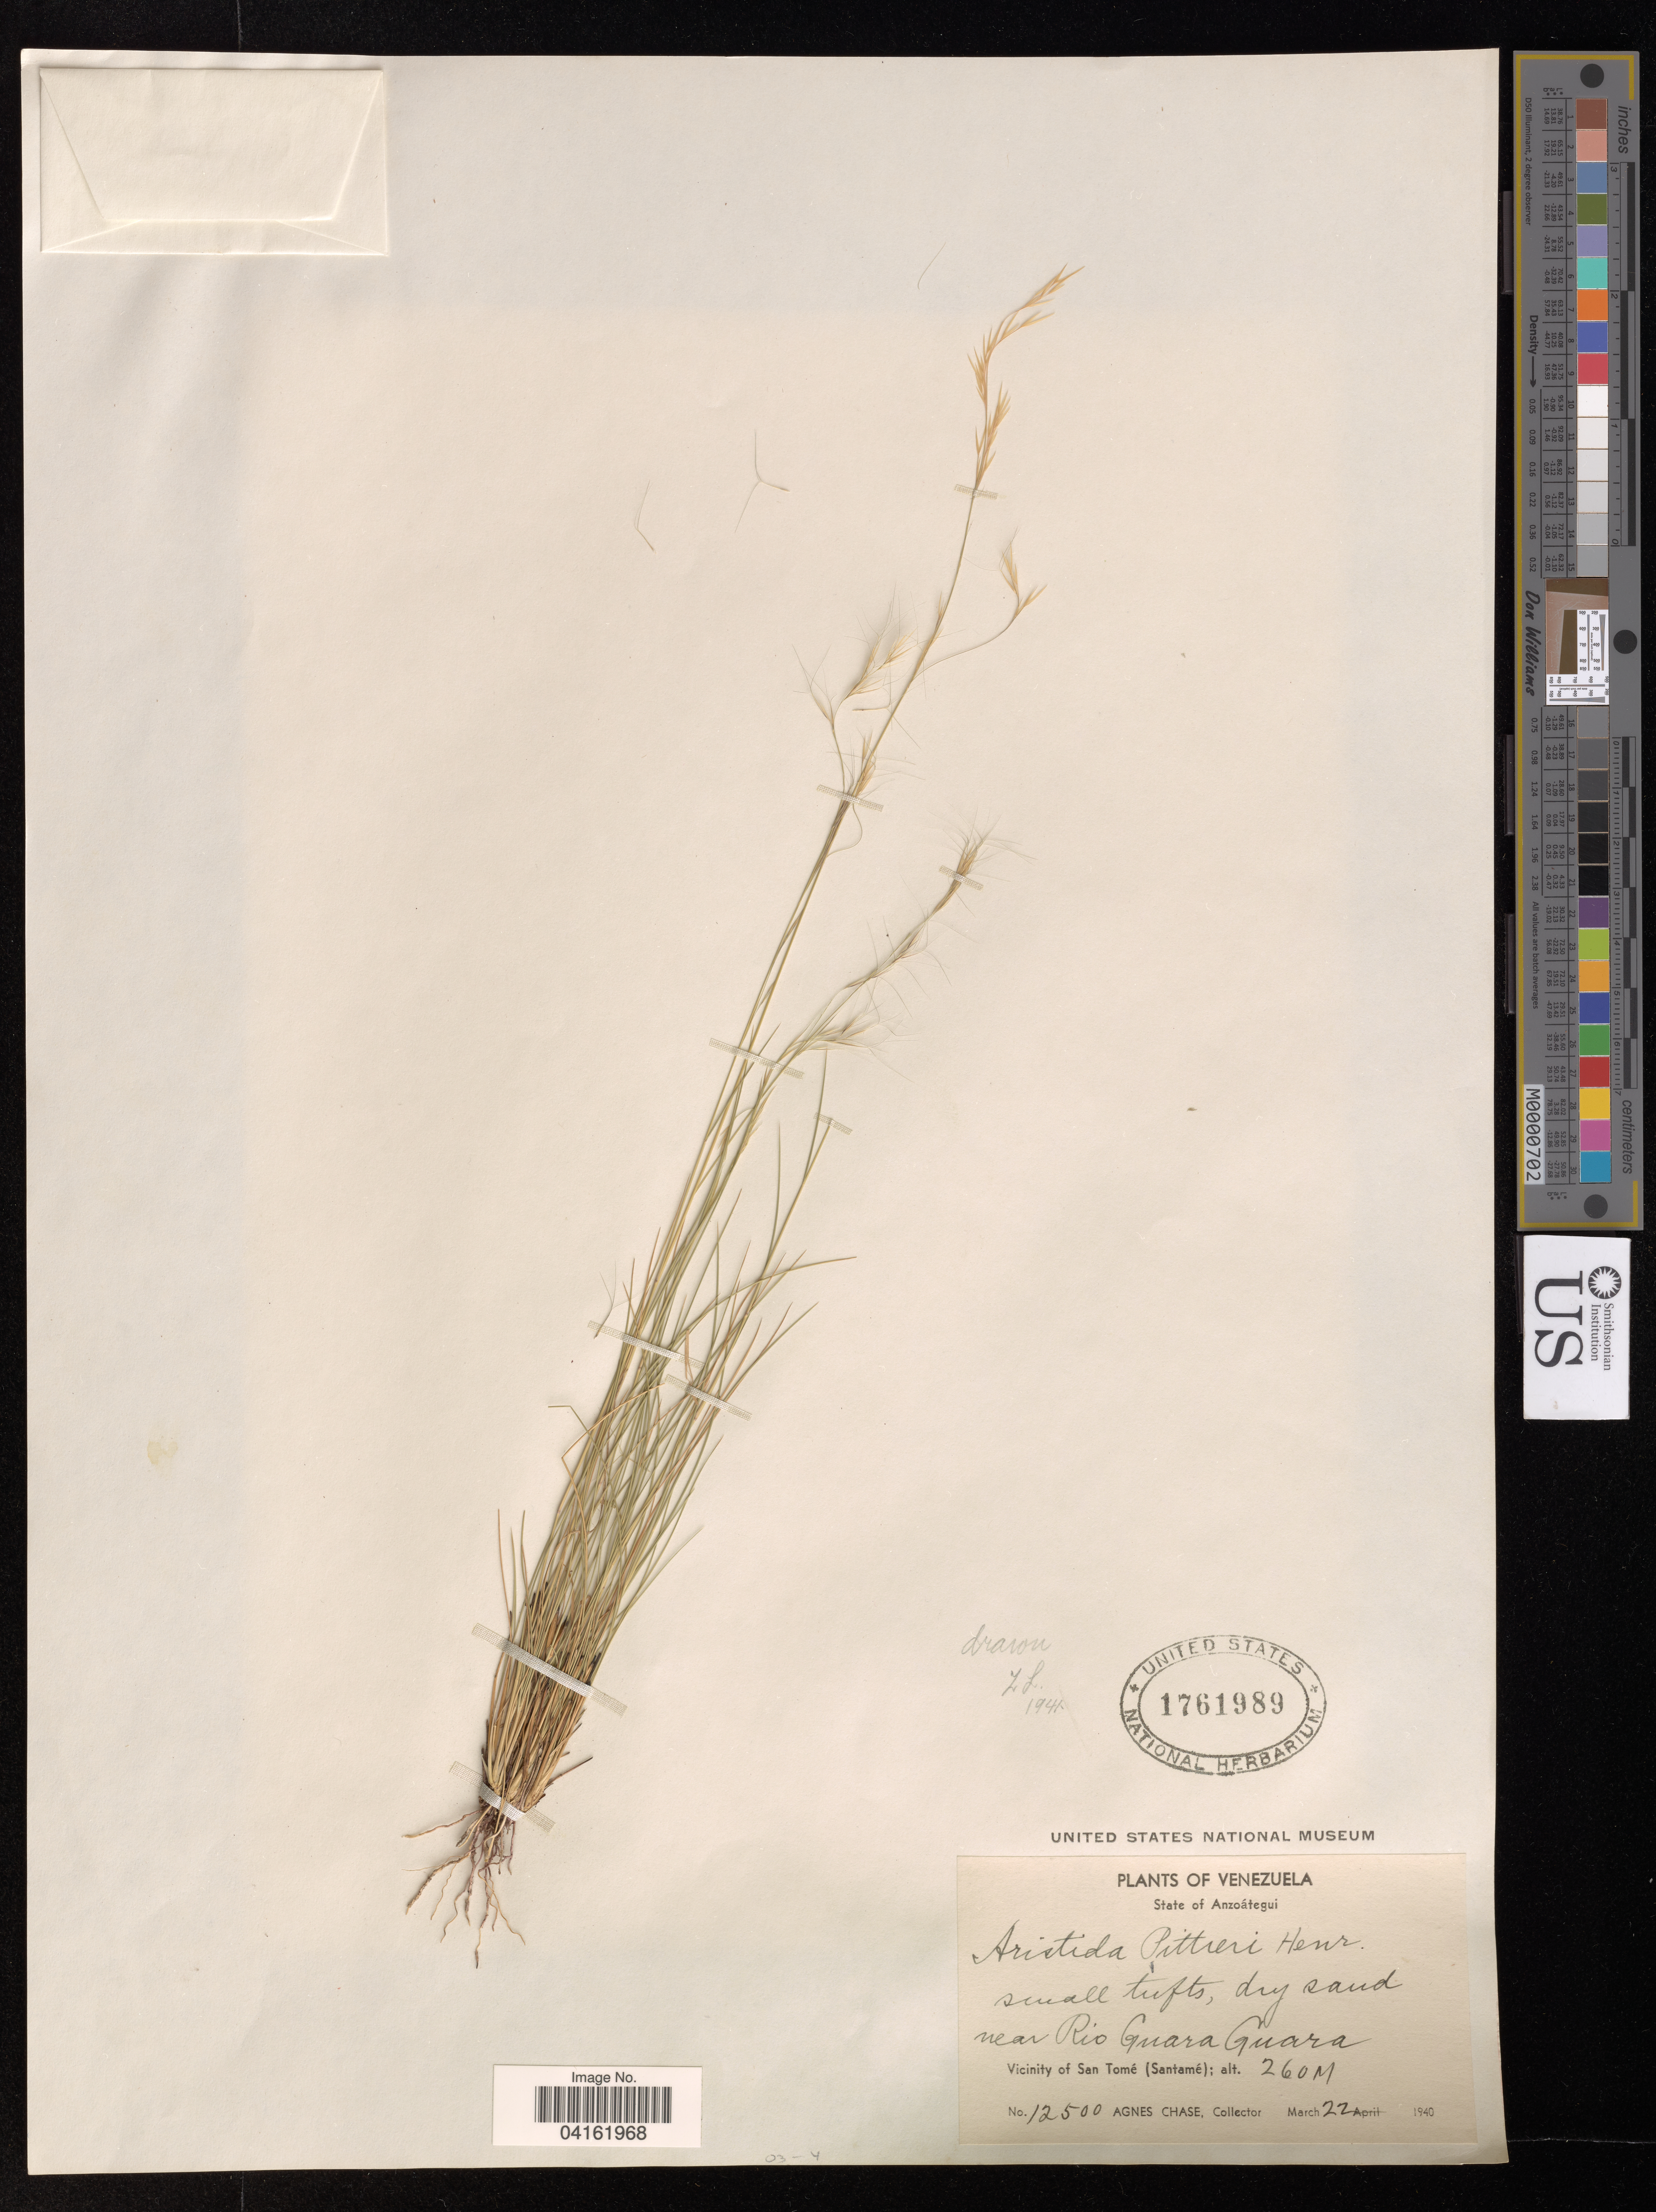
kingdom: Plantae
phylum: Tracheophyta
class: Liliopsida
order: Poales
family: Poaceae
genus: Aristida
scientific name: Aristida pittieri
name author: Henr.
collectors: A. Chase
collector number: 12500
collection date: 1940-03-22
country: Venezuela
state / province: Anzoategui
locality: Near Rio Guara Guara. Vicinity of San Tomé (Santamé).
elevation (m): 260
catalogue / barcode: US 1761989